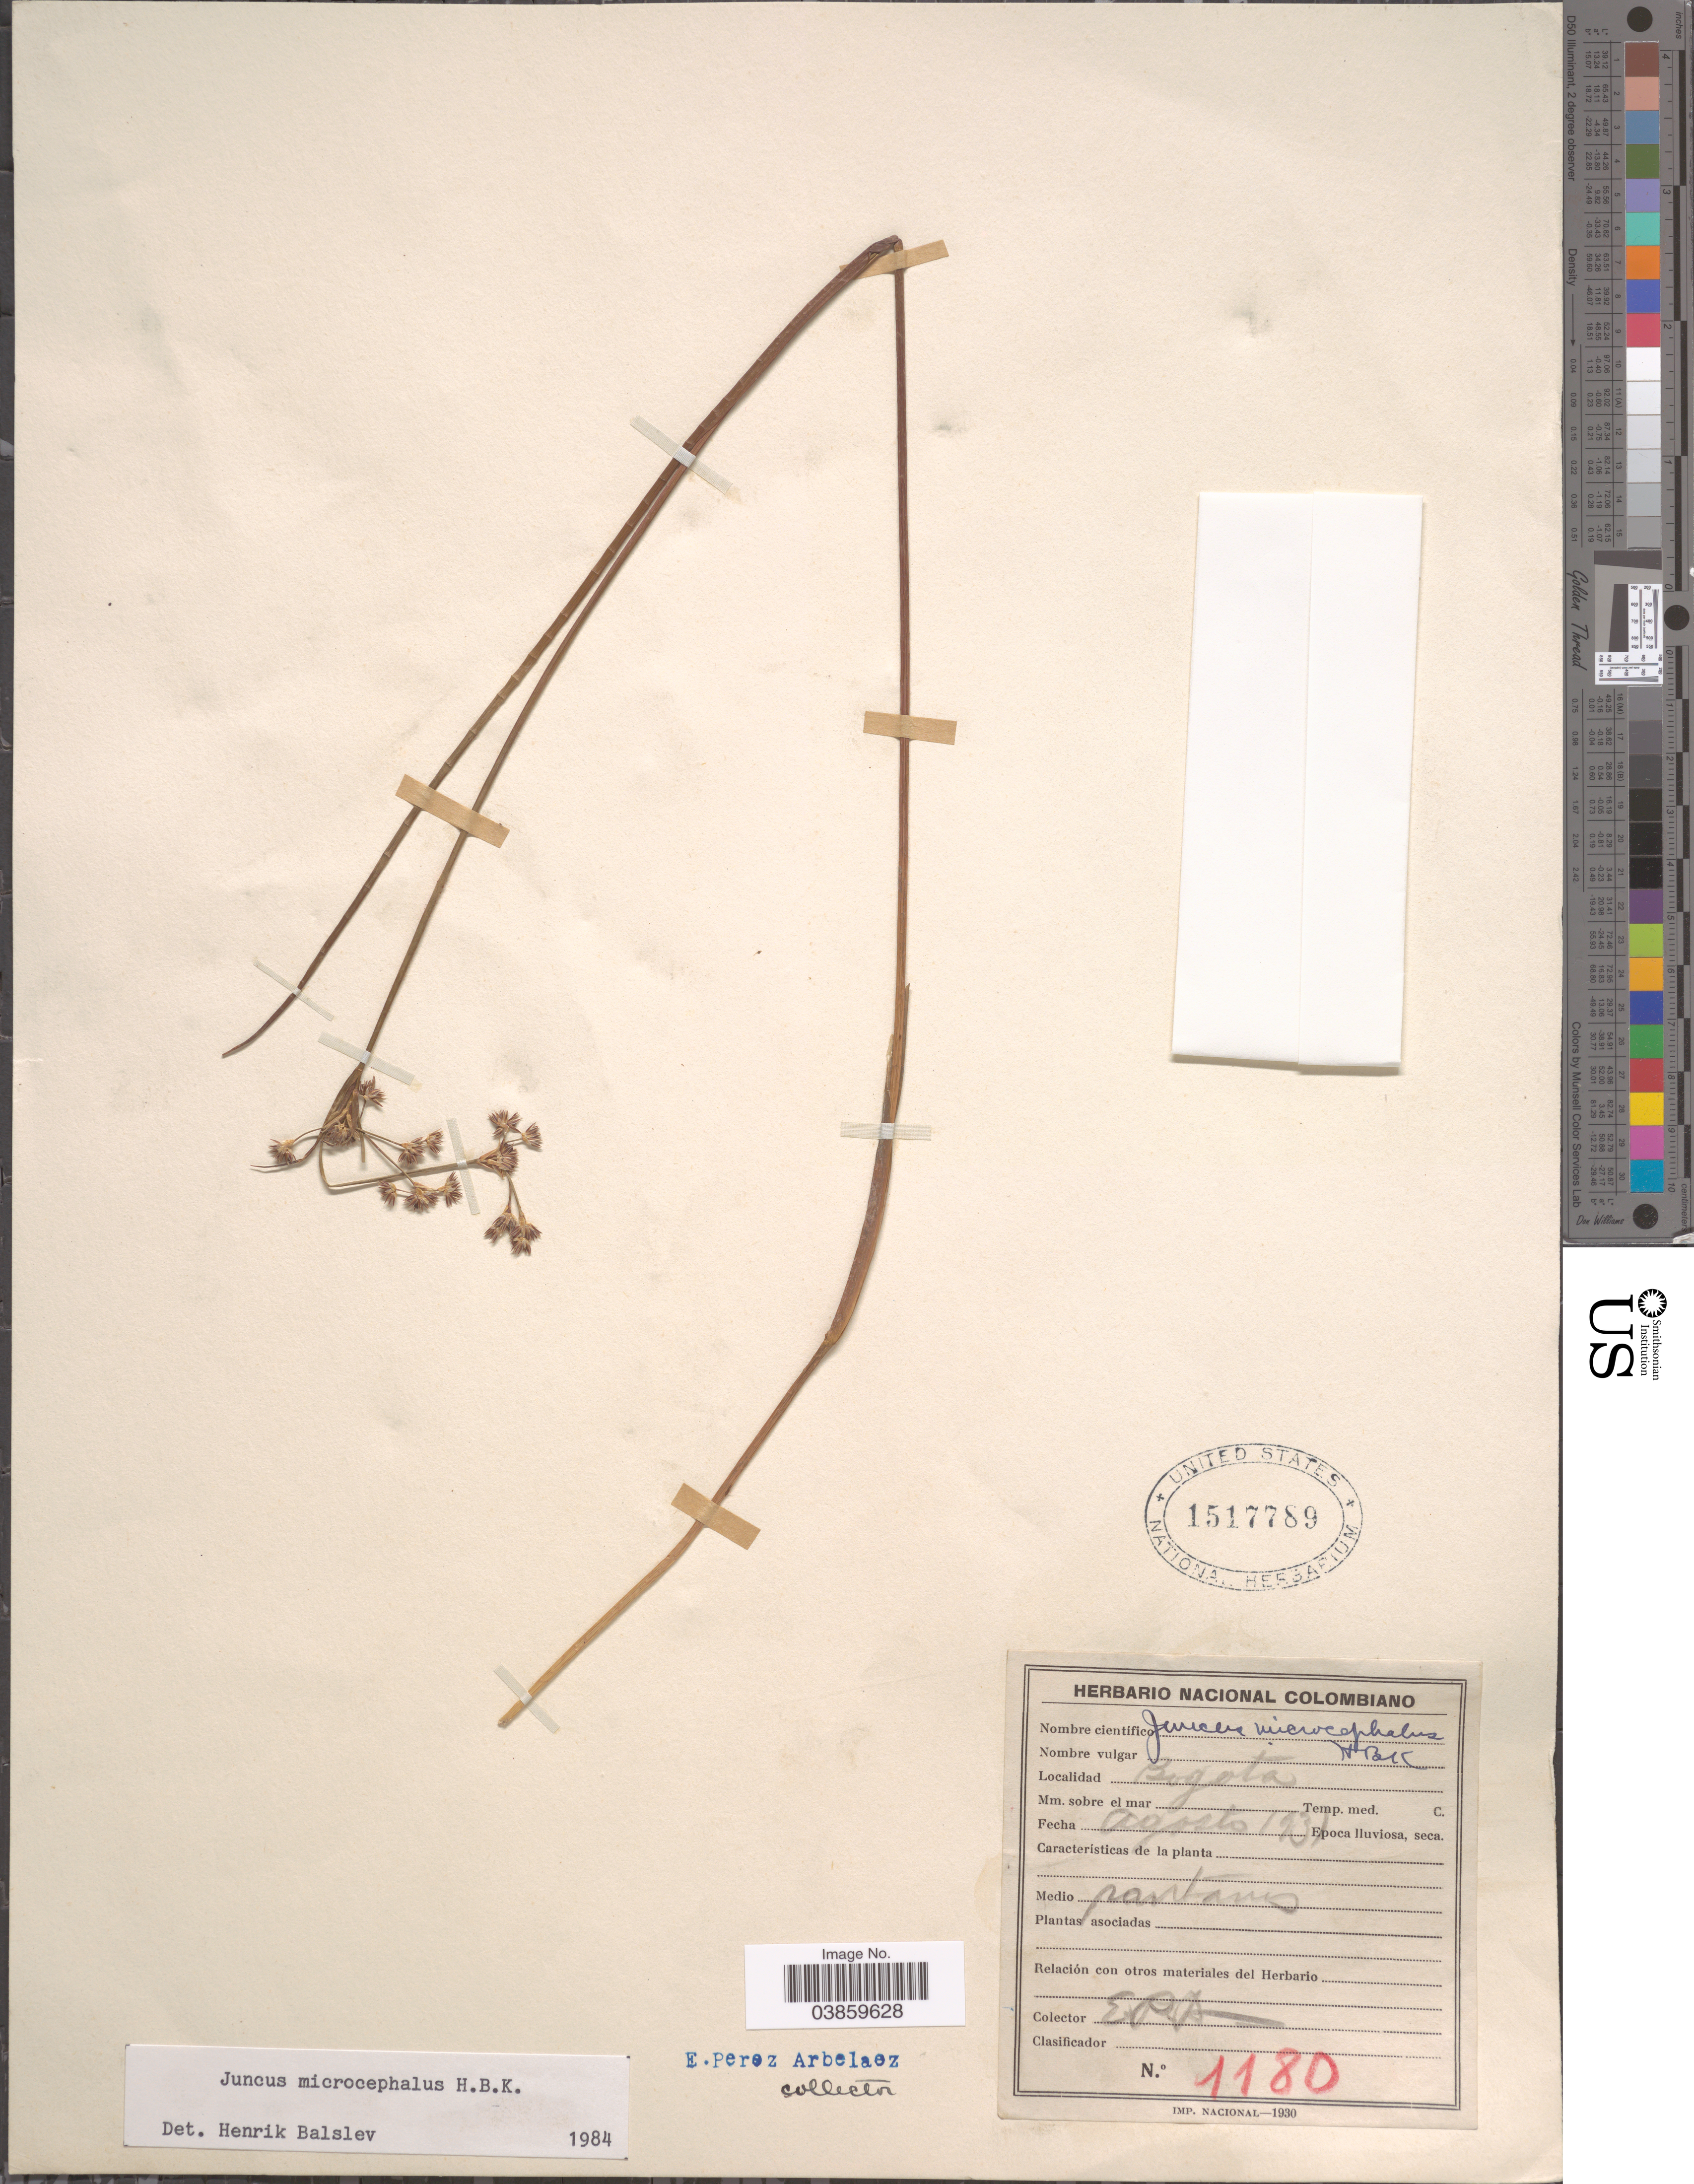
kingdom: Plantae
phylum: Tracheophyta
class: Liliopsida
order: Poales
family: Juncaceae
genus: Juncus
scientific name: Juncus microcephalus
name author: Kunth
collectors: E. Pérez Arbeláez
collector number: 1180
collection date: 1931-08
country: Colombia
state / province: Bogota D.C.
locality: Bogota.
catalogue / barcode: US 1517789